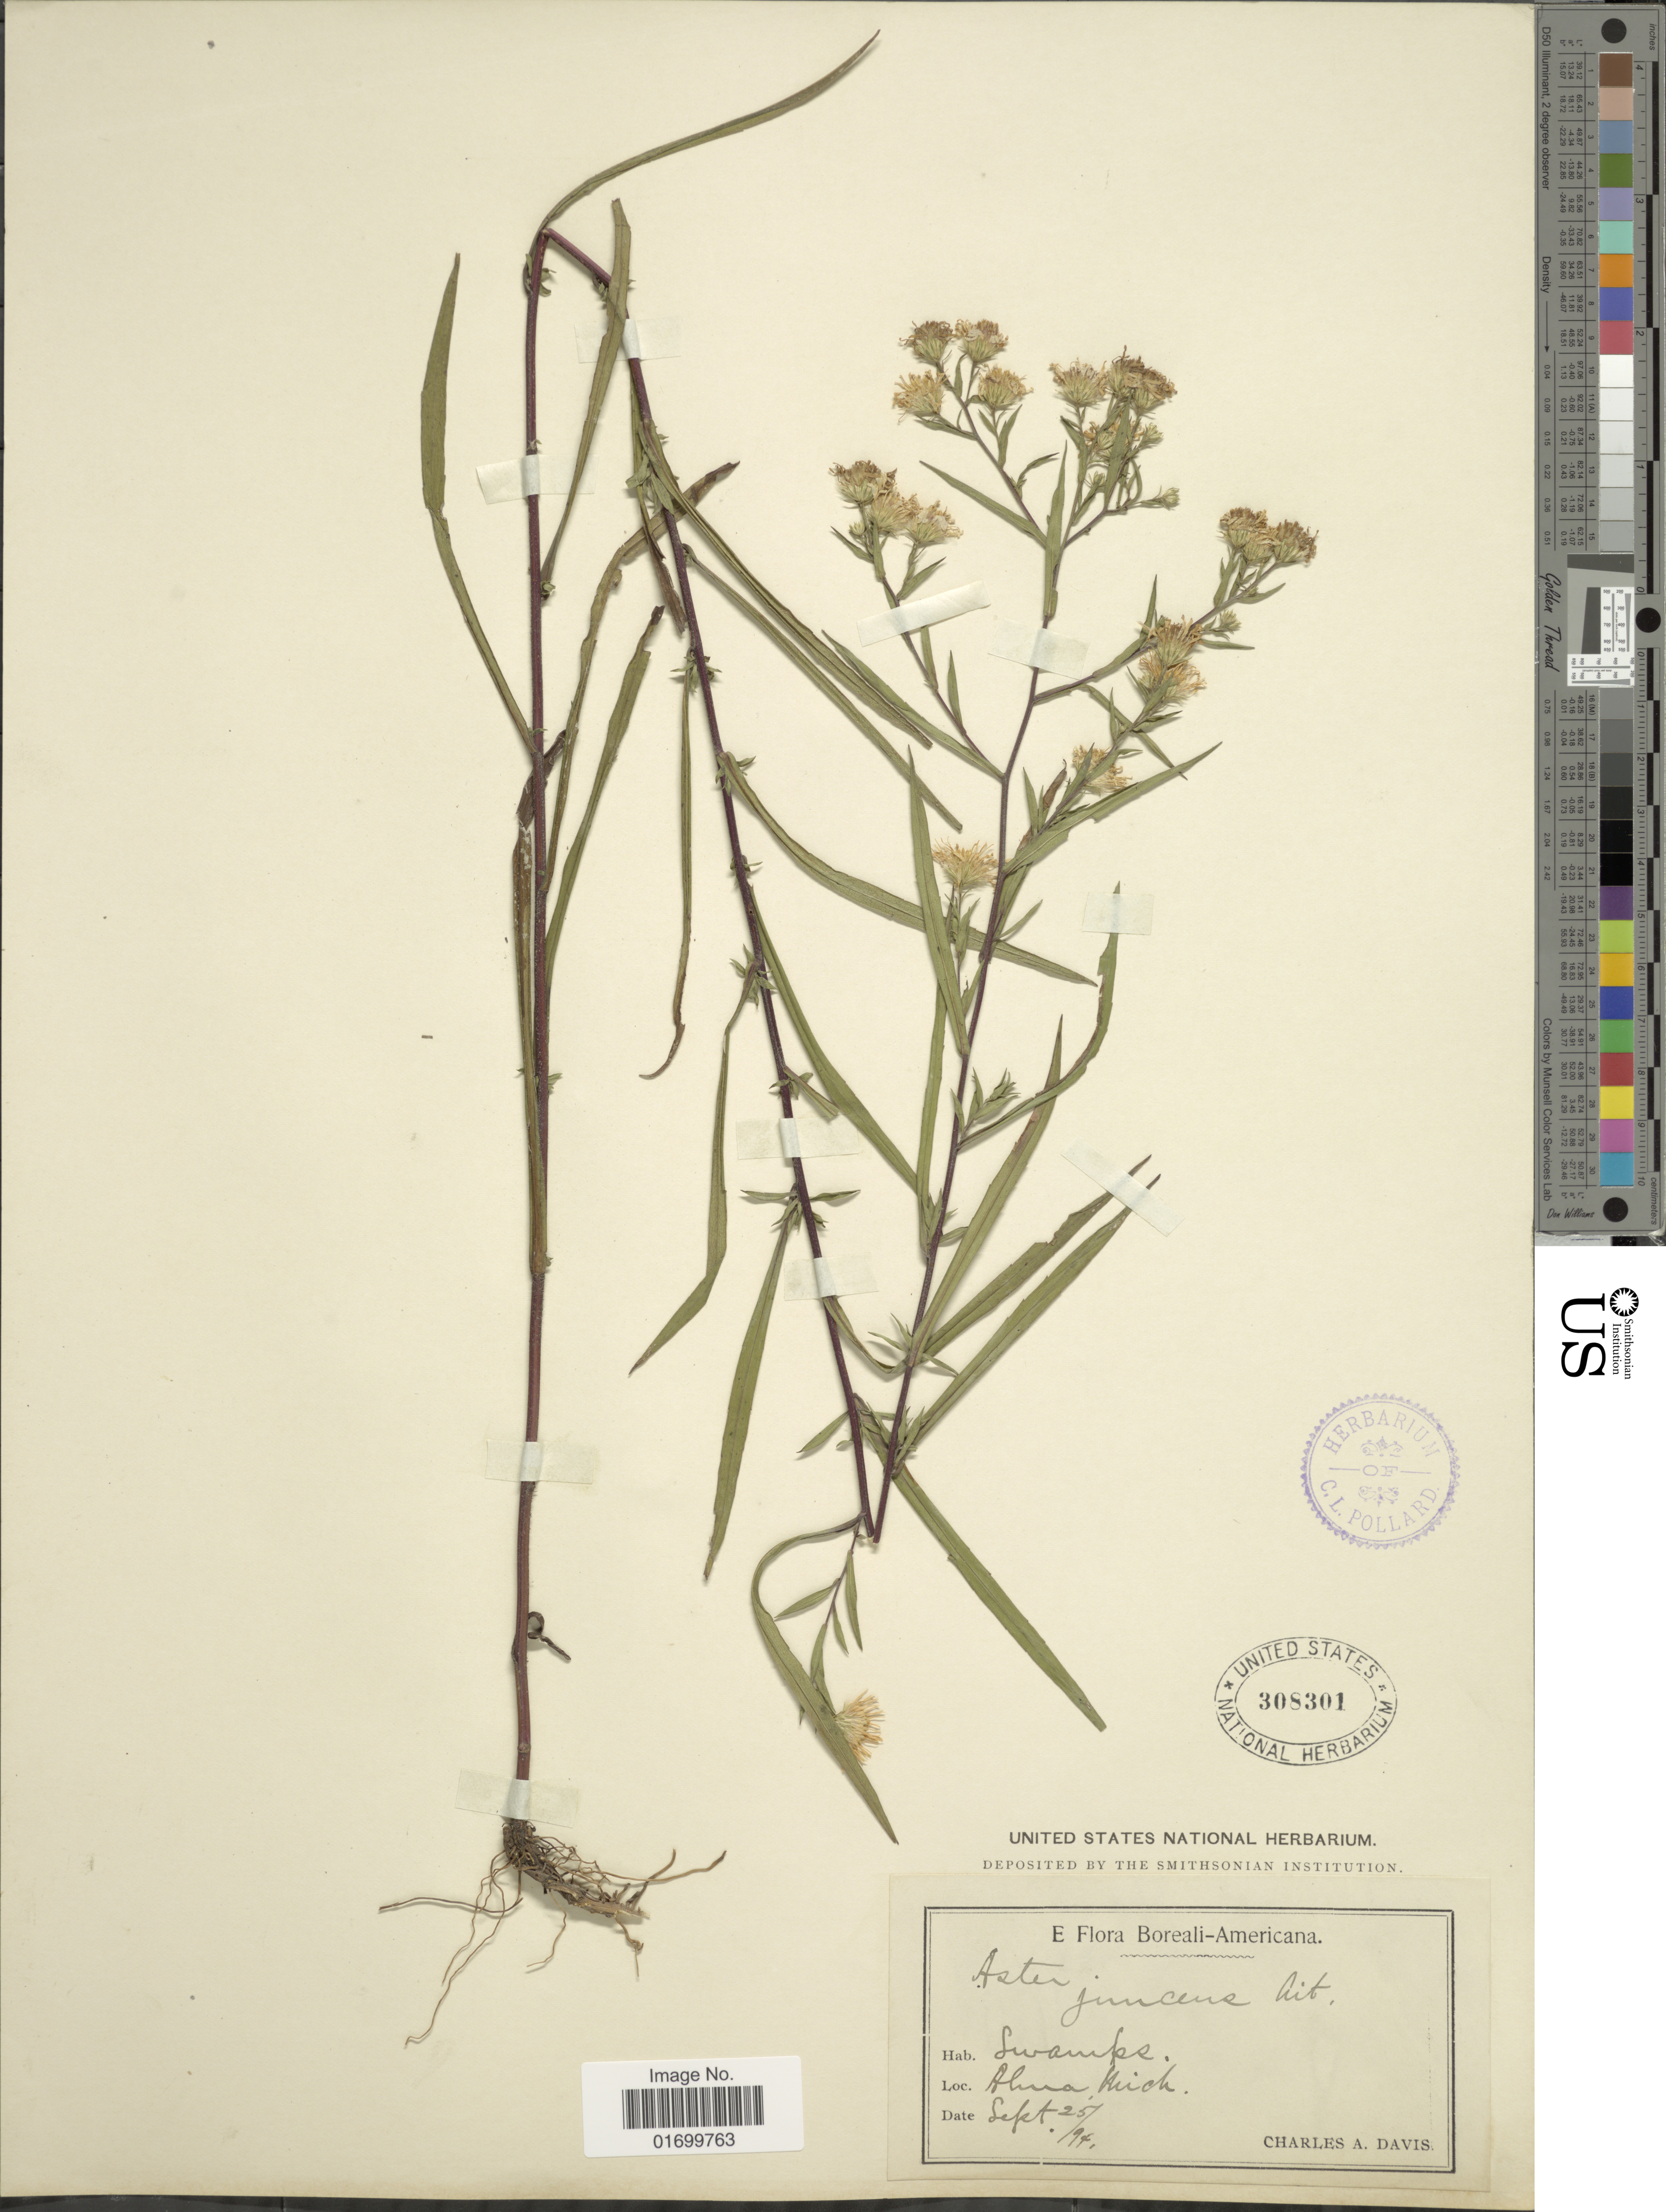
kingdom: Plantae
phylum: Tracheophyta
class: Magnoliopsida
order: Asterales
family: Asteraceae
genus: Symphyotrichum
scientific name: Symphyotrichum boreale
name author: (Torr. & A. Gray) Á. Löve & D. Löve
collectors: C. Davis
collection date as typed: Transcribed d/m/y: 25/9/94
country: United States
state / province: Michigan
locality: Boreali-Americana. Ahua Mich.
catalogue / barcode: US 308301